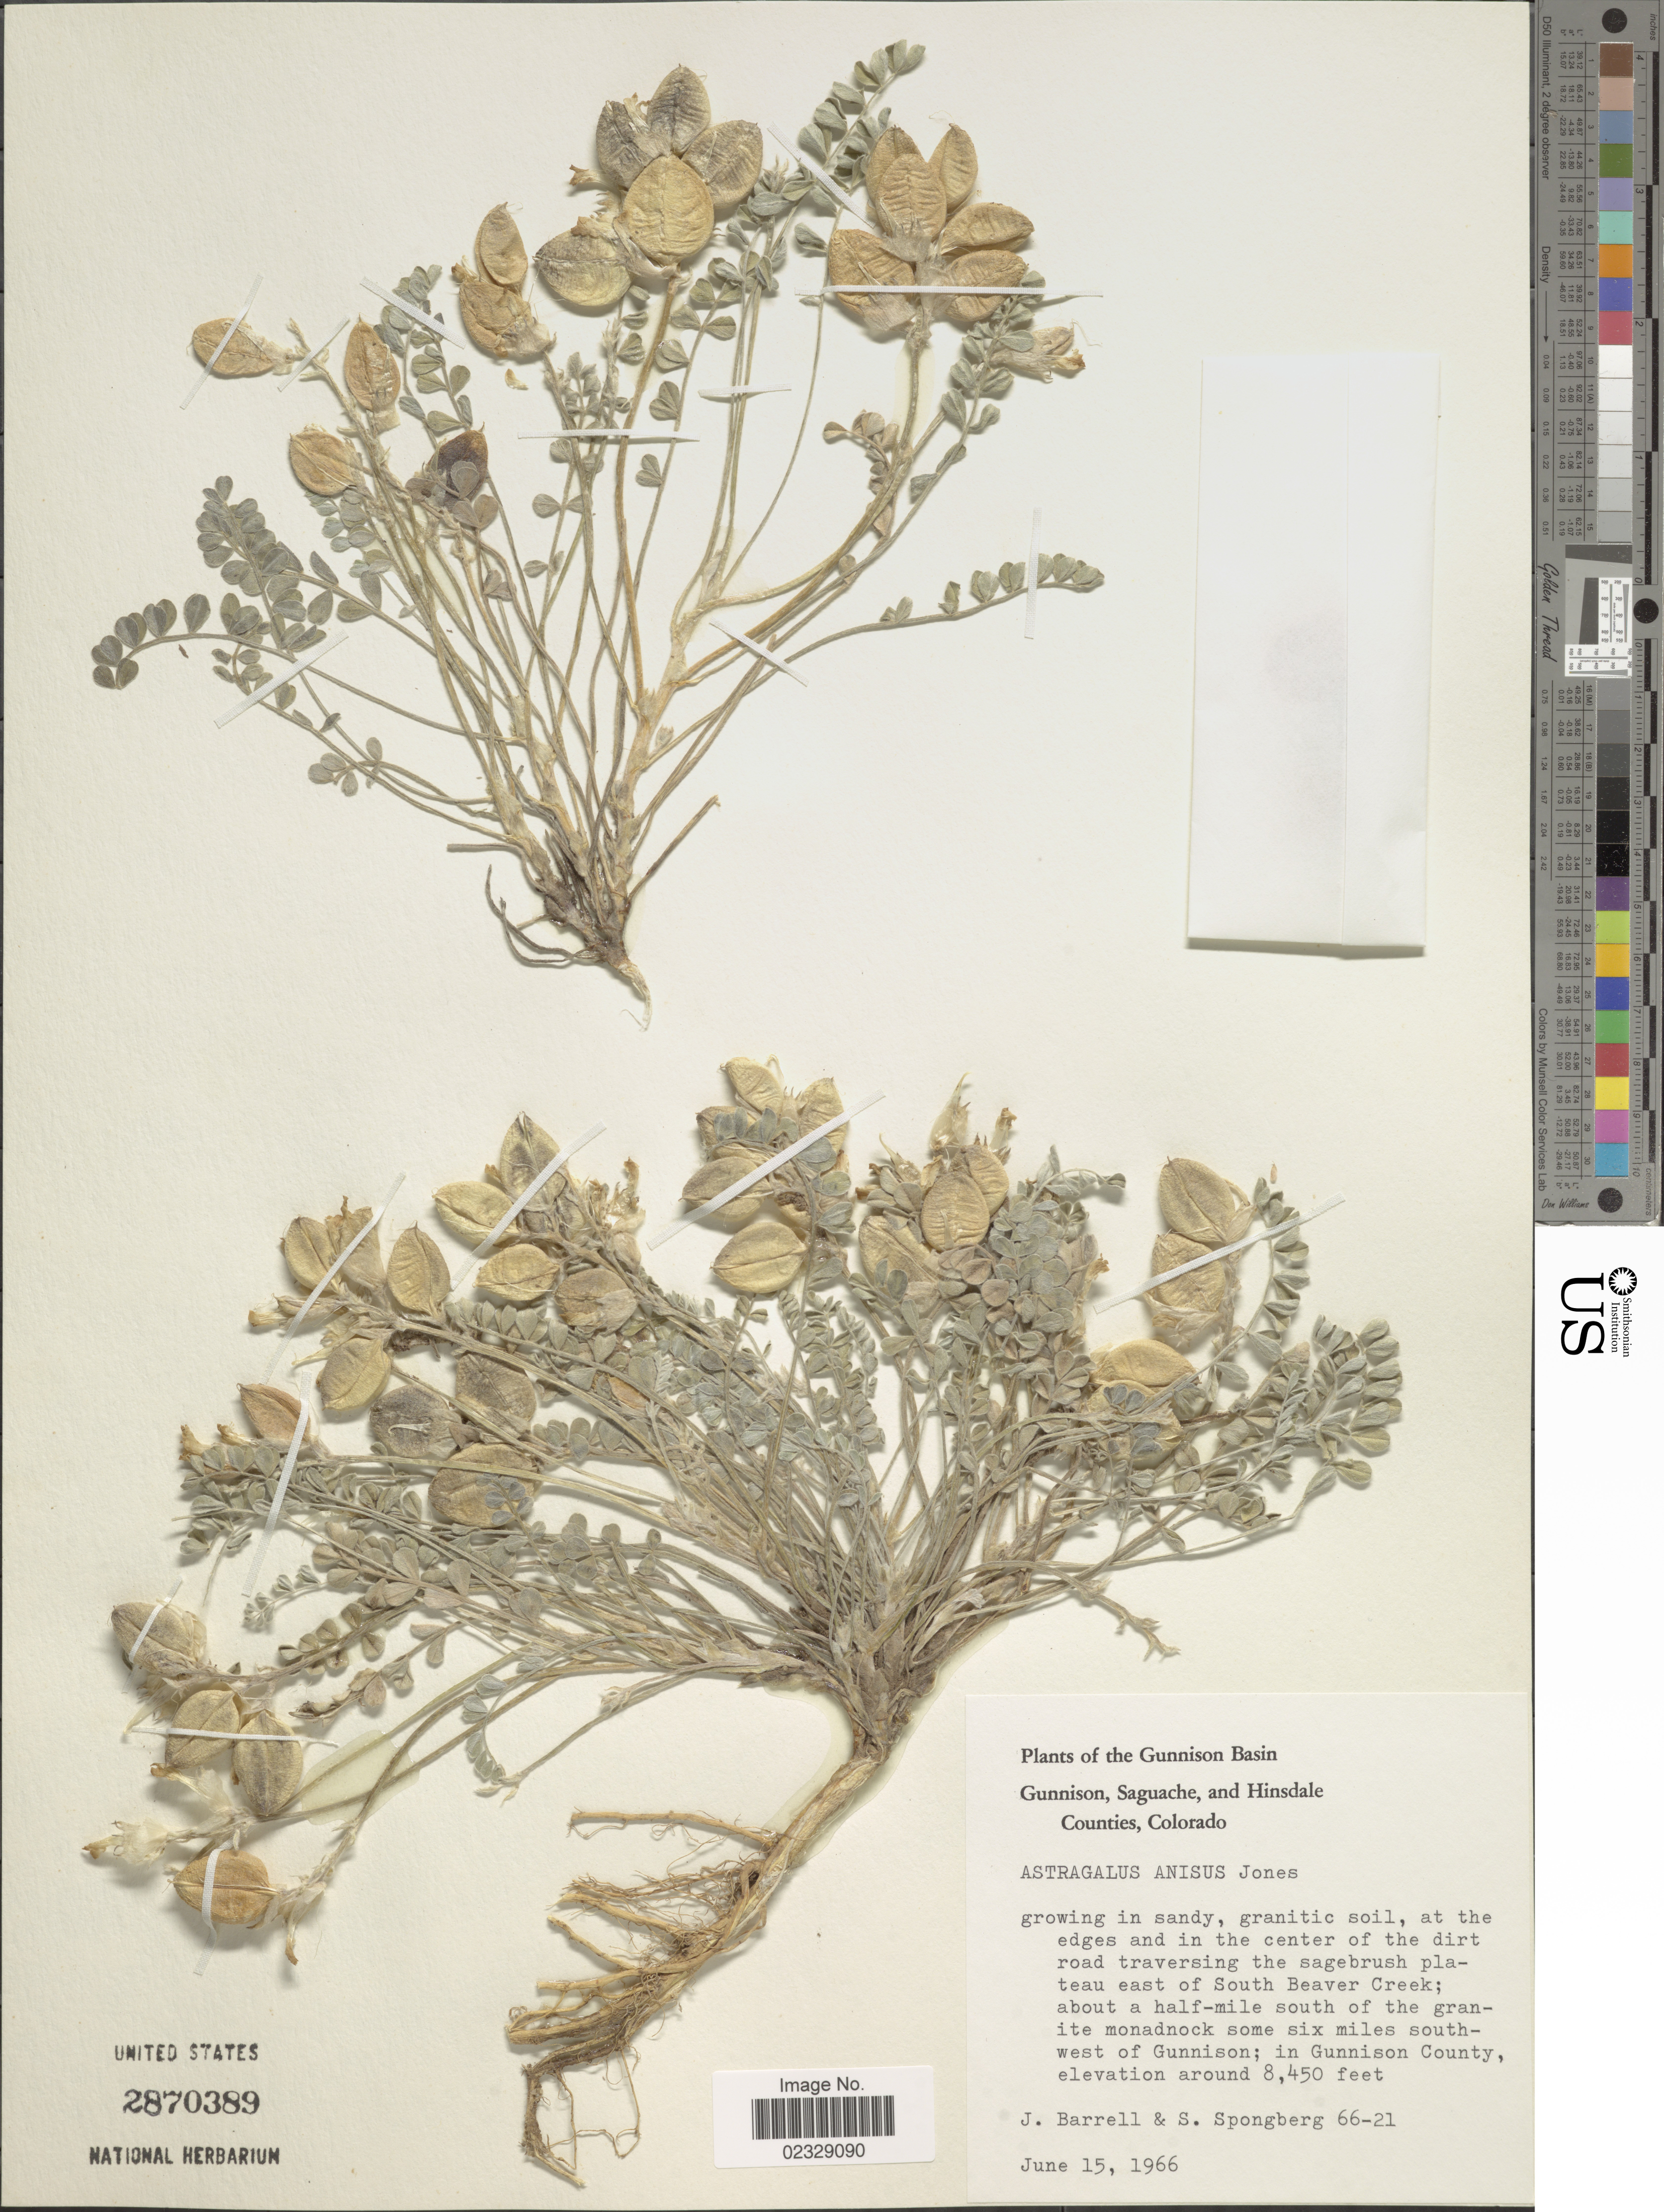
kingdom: Plantae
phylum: Tracheophyta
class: Magnoliopsida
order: Fabales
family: Fabaceae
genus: Astragalus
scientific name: Astragalus anisus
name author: M.E. Jones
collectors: J. Barrell & S. A.Spongberg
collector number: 66-21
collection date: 1966-06-15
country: United States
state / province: Colorado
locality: Gunnison Basin, Gunnison, Saguache, and Hinsdale Counties, at the edges and in the center of the dirt road traversing the sagebrush plateau east of South Beaver Creek; about a half mile south of the granite monadnock some six miles southwest of Gunnison; in Gunnison County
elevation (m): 2576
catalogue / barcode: US 2870389